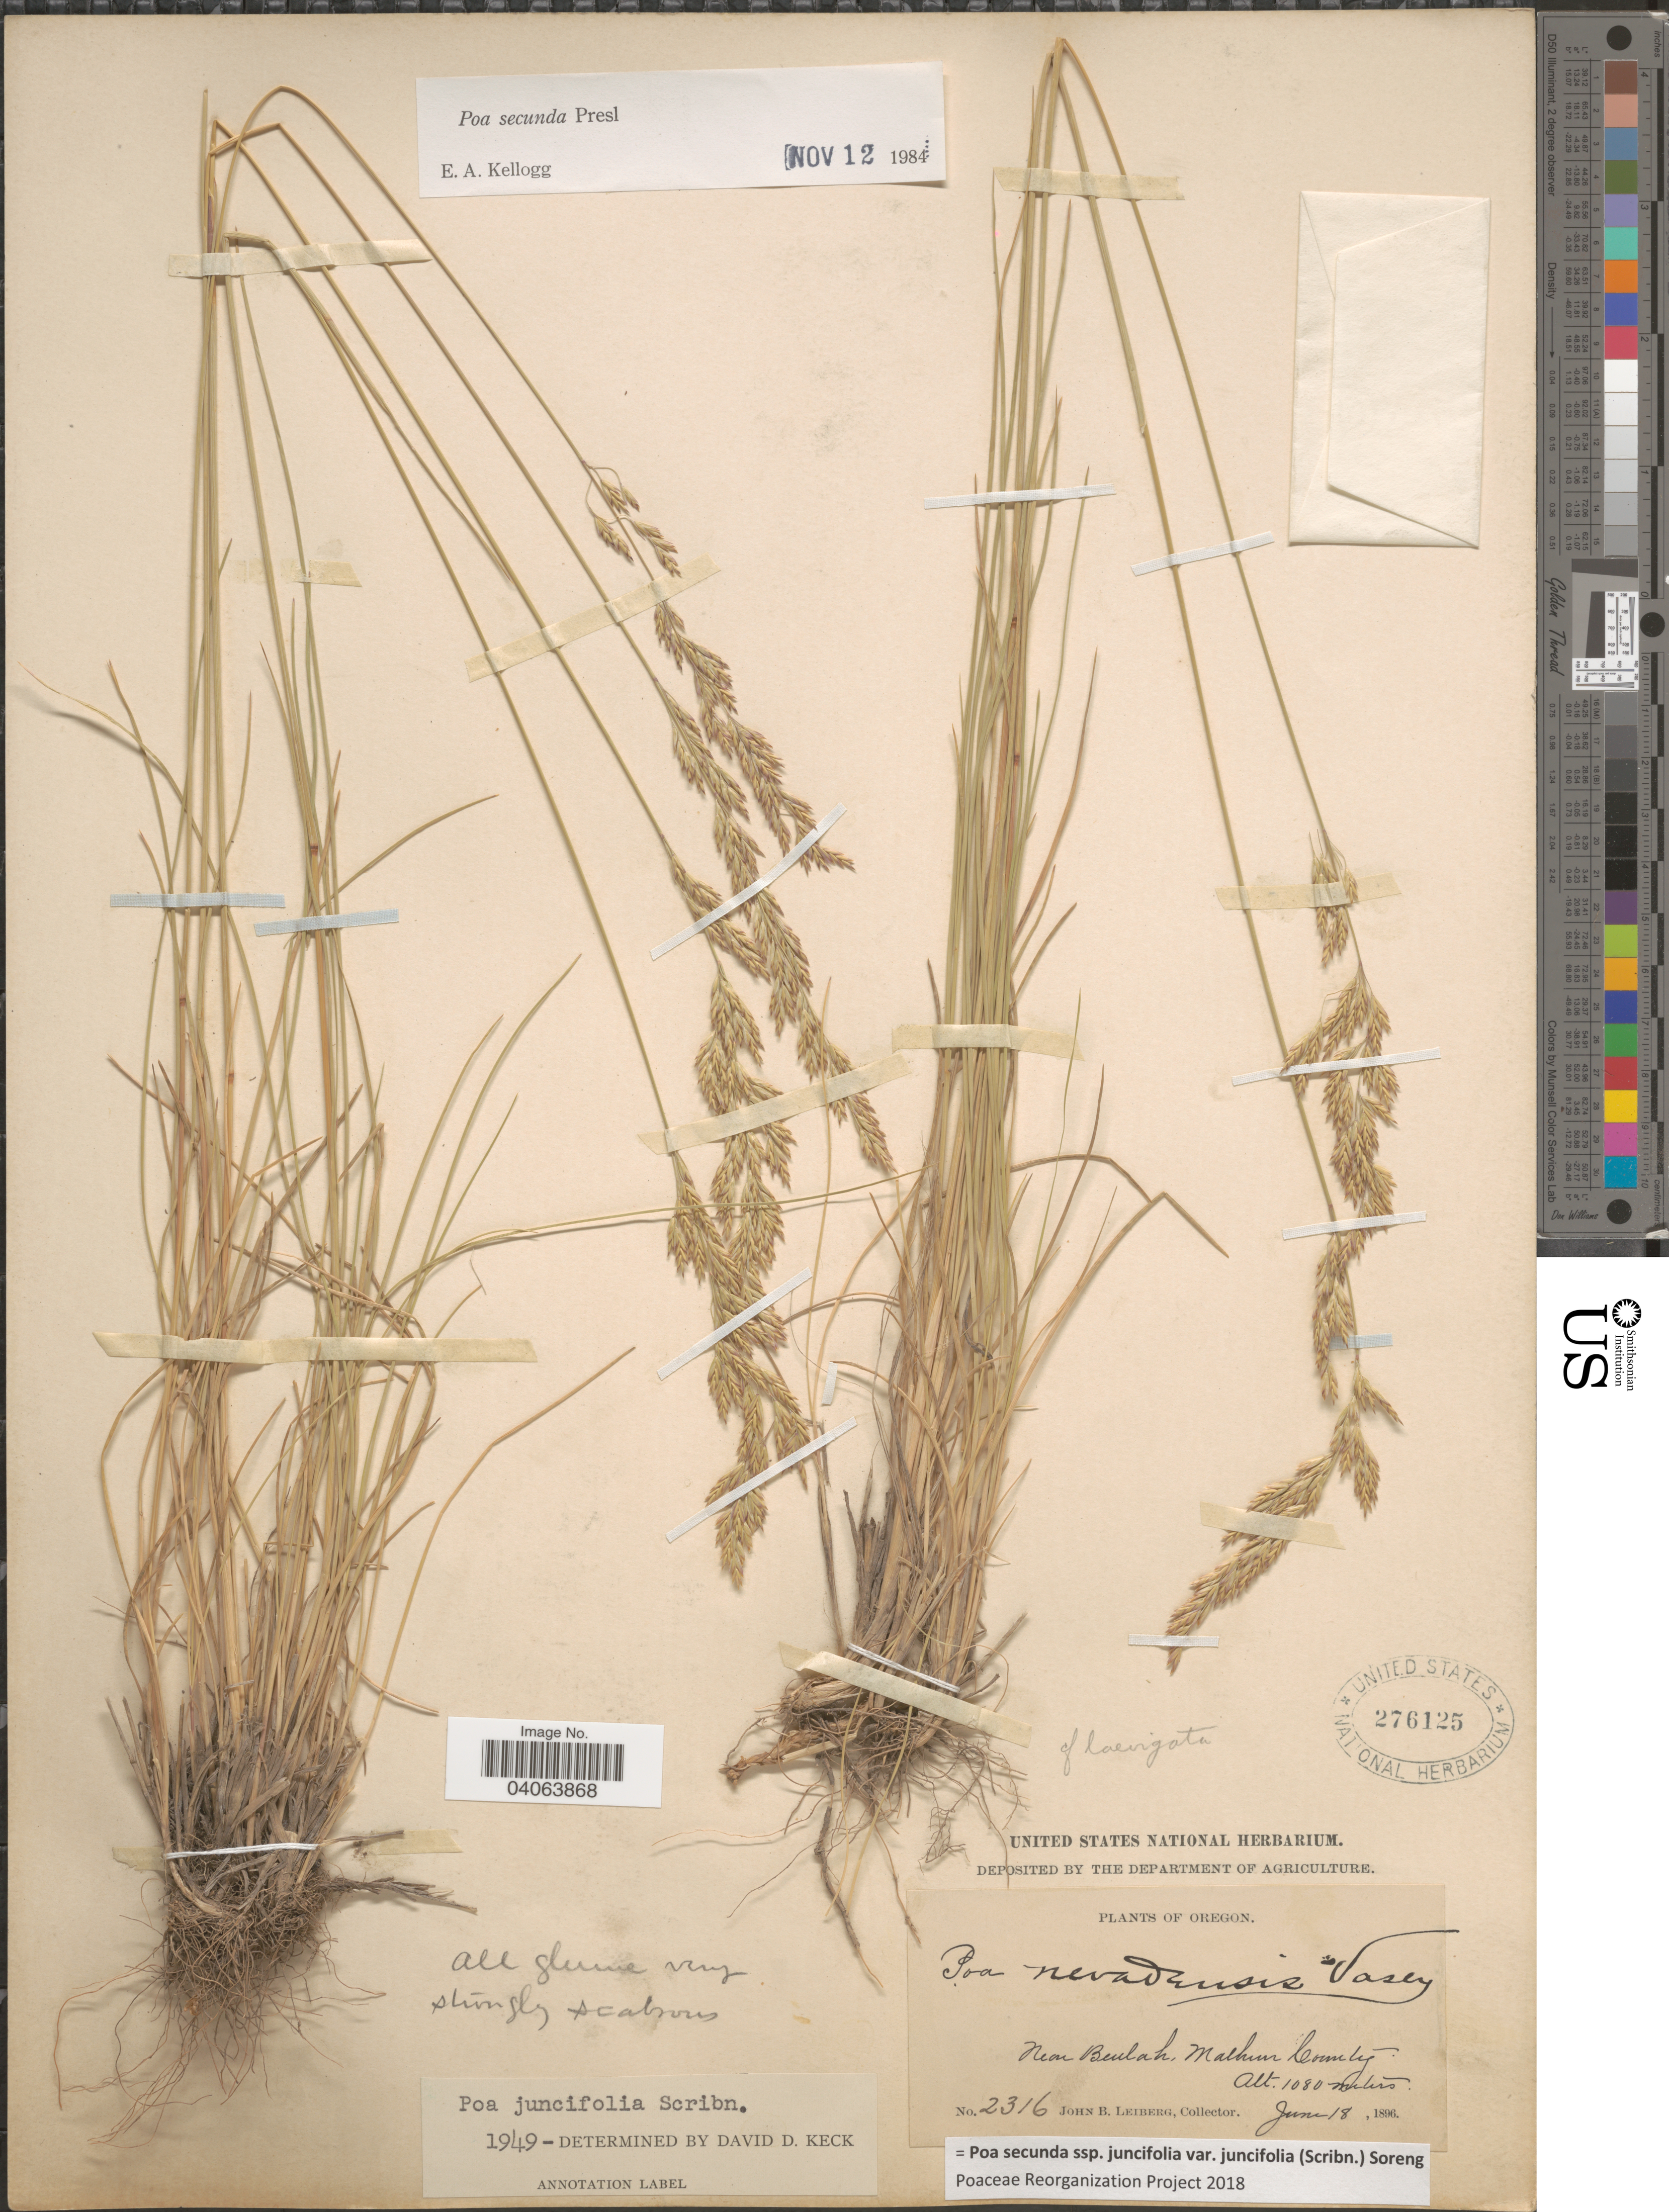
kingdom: Plantae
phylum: Tracheophyta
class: Liliopsida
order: Poales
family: Poaceae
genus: Poa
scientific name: Poa secunda subsp. juncifolia var. juncifolia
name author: (Scribn.) Soreng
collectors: J. B. Leiberg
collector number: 2316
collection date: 1896-06-18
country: United States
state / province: Oregon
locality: Near Beulah, Malheur County.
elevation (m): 1080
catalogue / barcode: US 276125